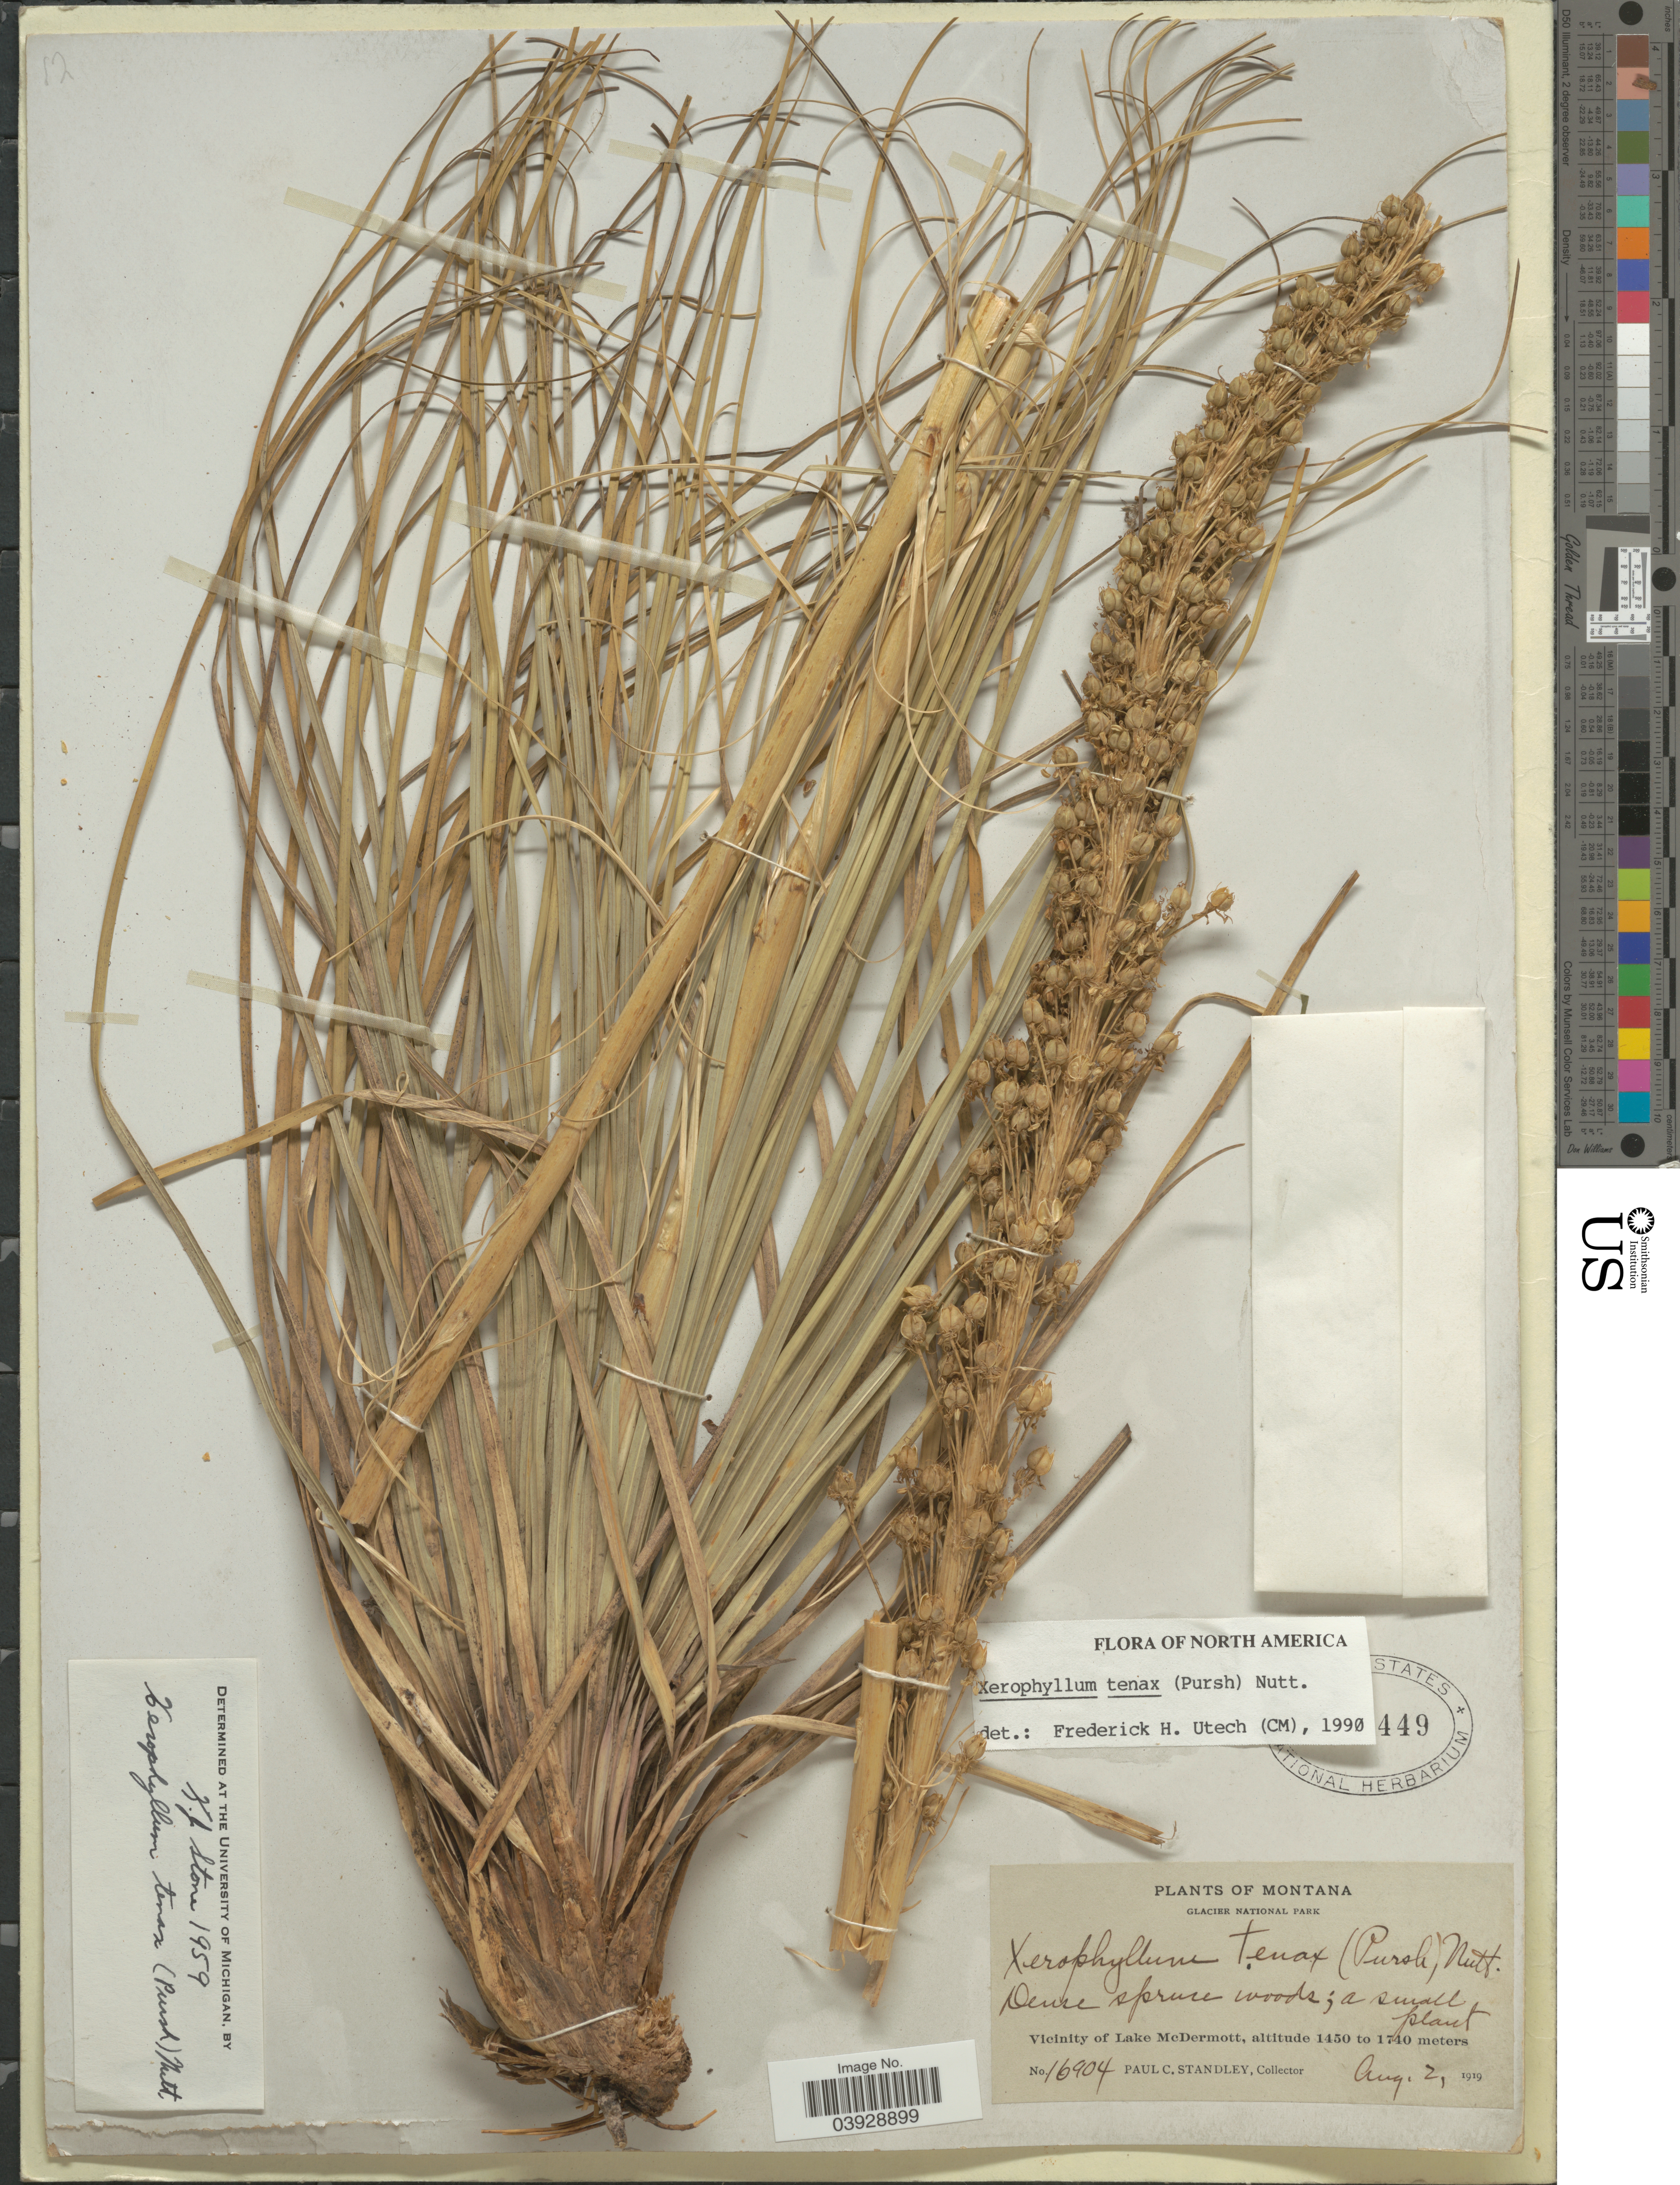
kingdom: Plantae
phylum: Tracheophyta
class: Liliopsida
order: Liliales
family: Melanthiaceae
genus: Xerophyllum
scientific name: Xerophyllum tenax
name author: (Pursh) Nutt.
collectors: P. C. Standley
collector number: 16904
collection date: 1919-08-02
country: United States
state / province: Montana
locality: Glacier National Park. Vicinity of Lake McDermott.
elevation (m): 1450